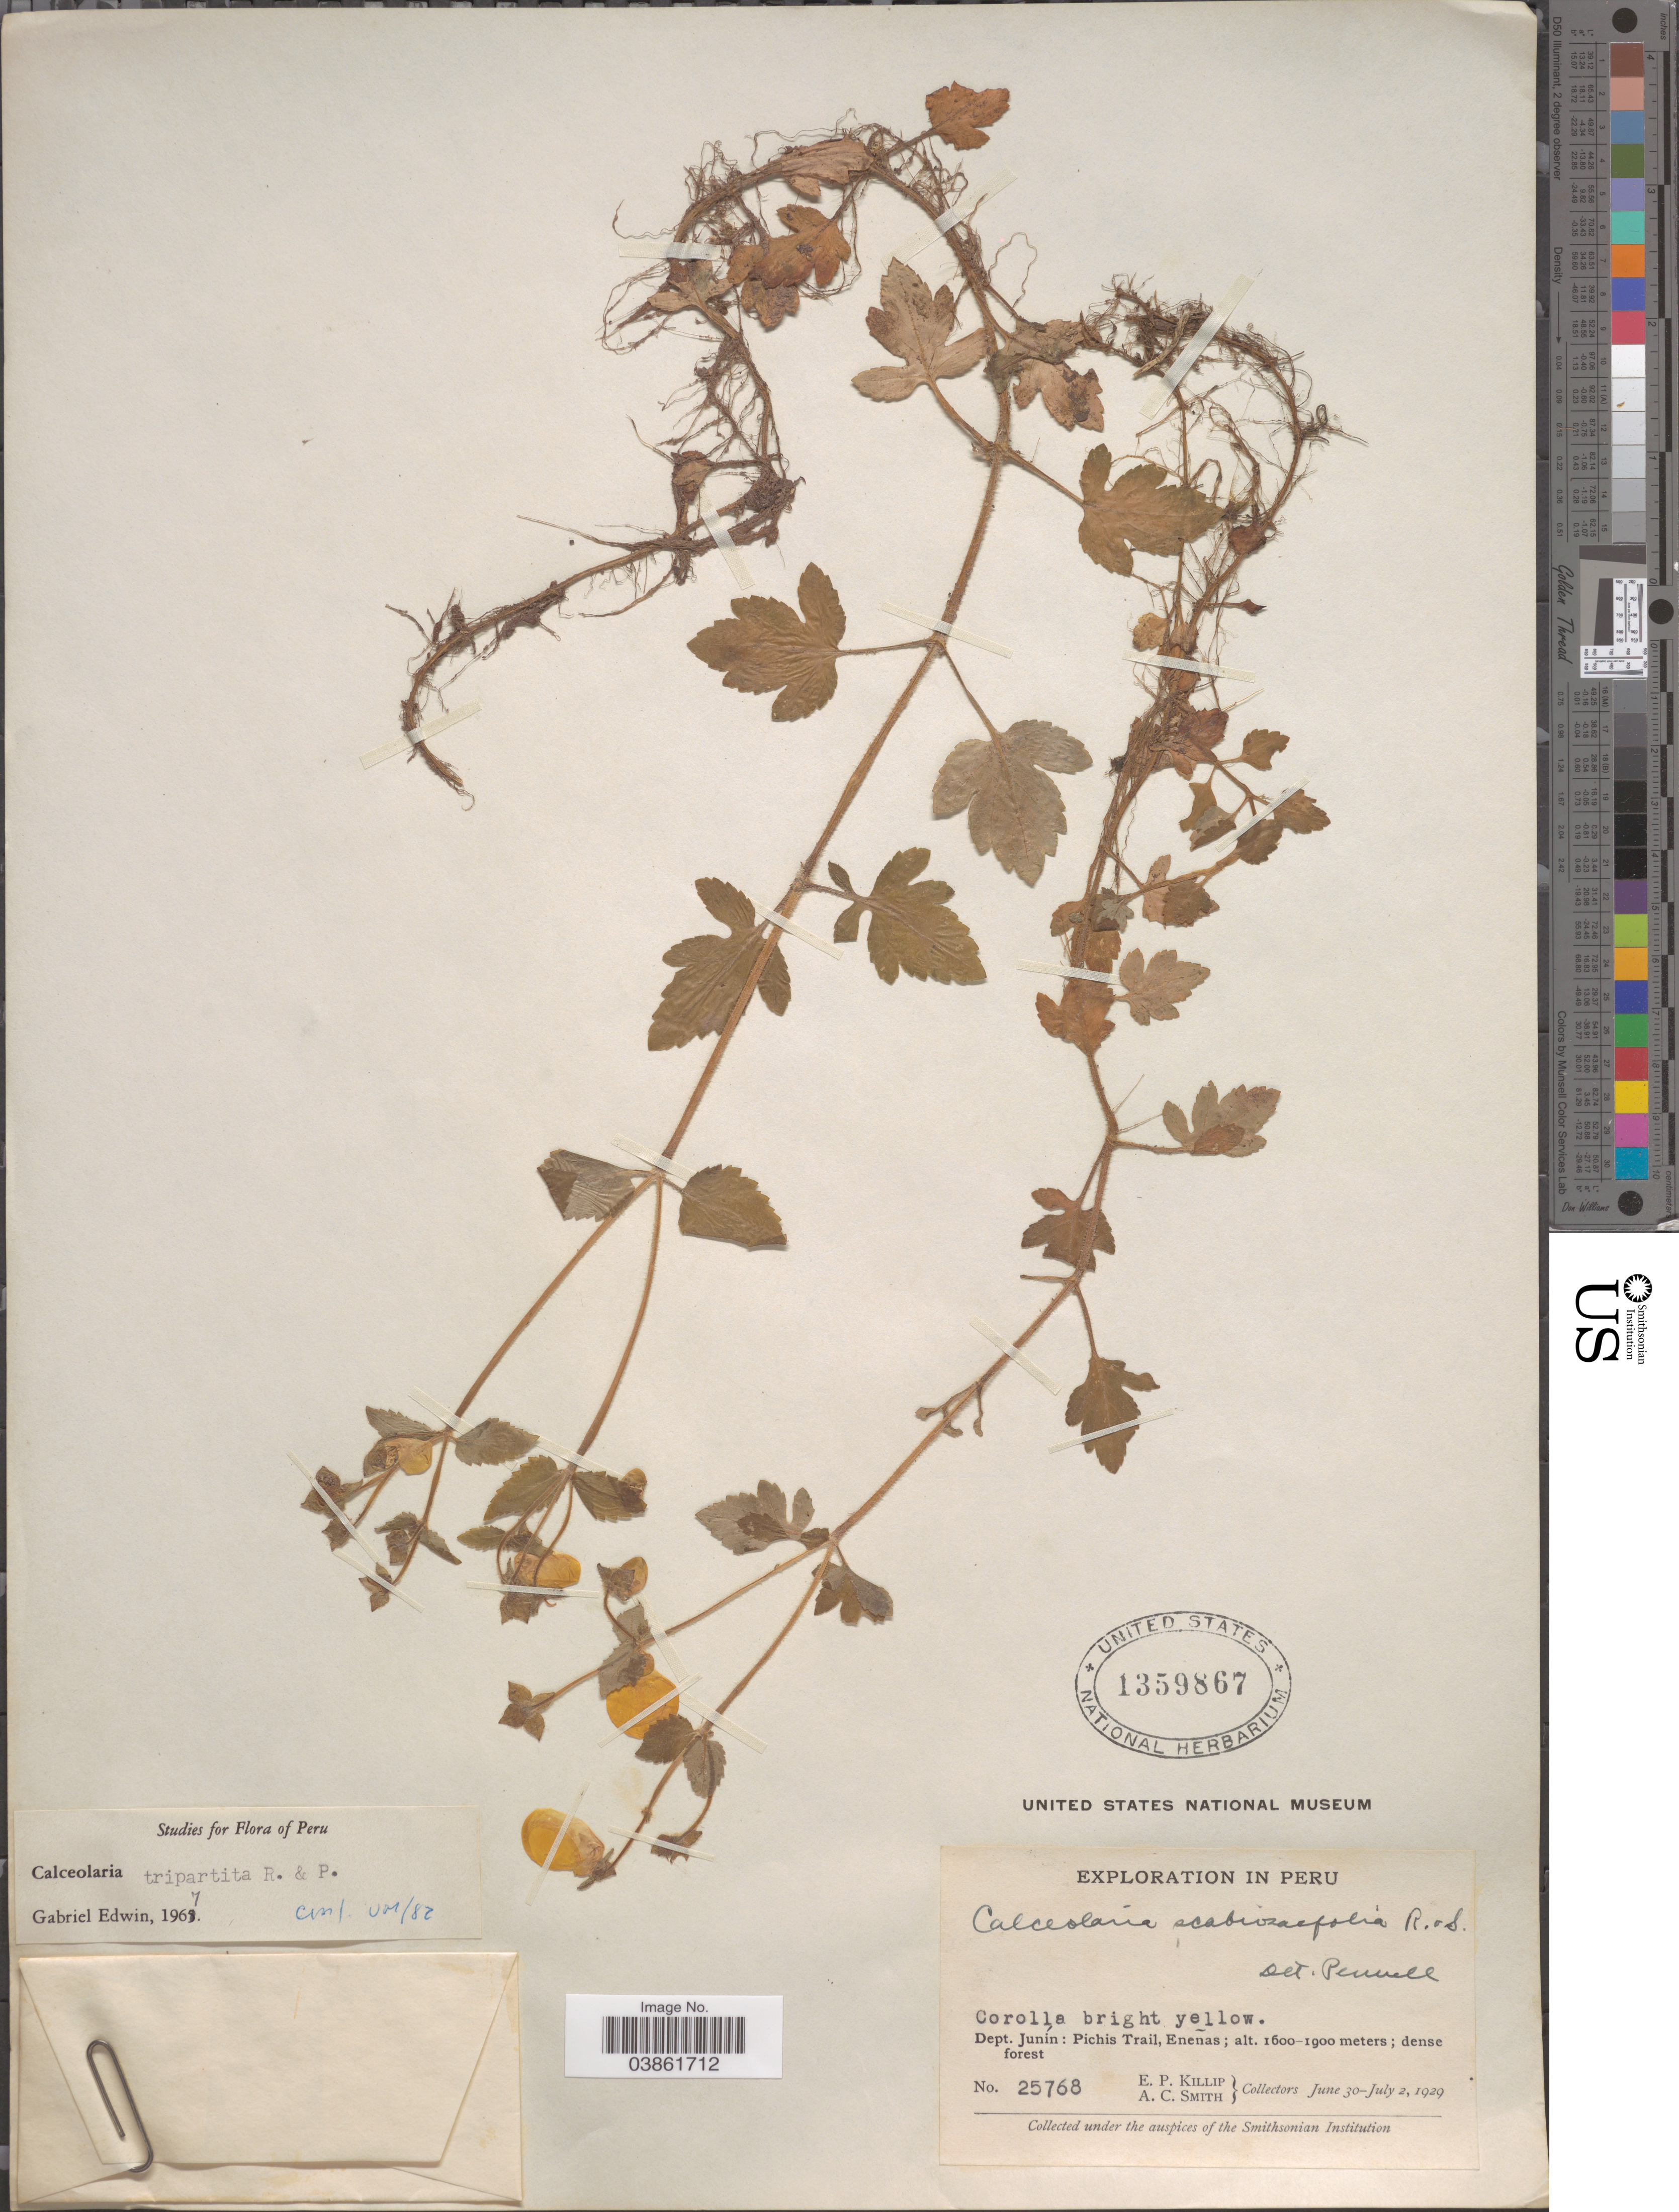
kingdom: Plantae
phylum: Tracheophyta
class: Magnoliopsida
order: Lamiales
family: Calceolariaceae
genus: Calceolaria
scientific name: Calceolaria tripartita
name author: Ruiz & Pav.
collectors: E. P. Killip & A. C. Smith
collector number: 25768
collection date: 1929-06-30/1929-07-02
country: Peru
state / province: Junín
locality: Dept. Junín: Pichis Trail, Eneñas.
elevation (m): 1600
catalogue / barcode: US 1359867